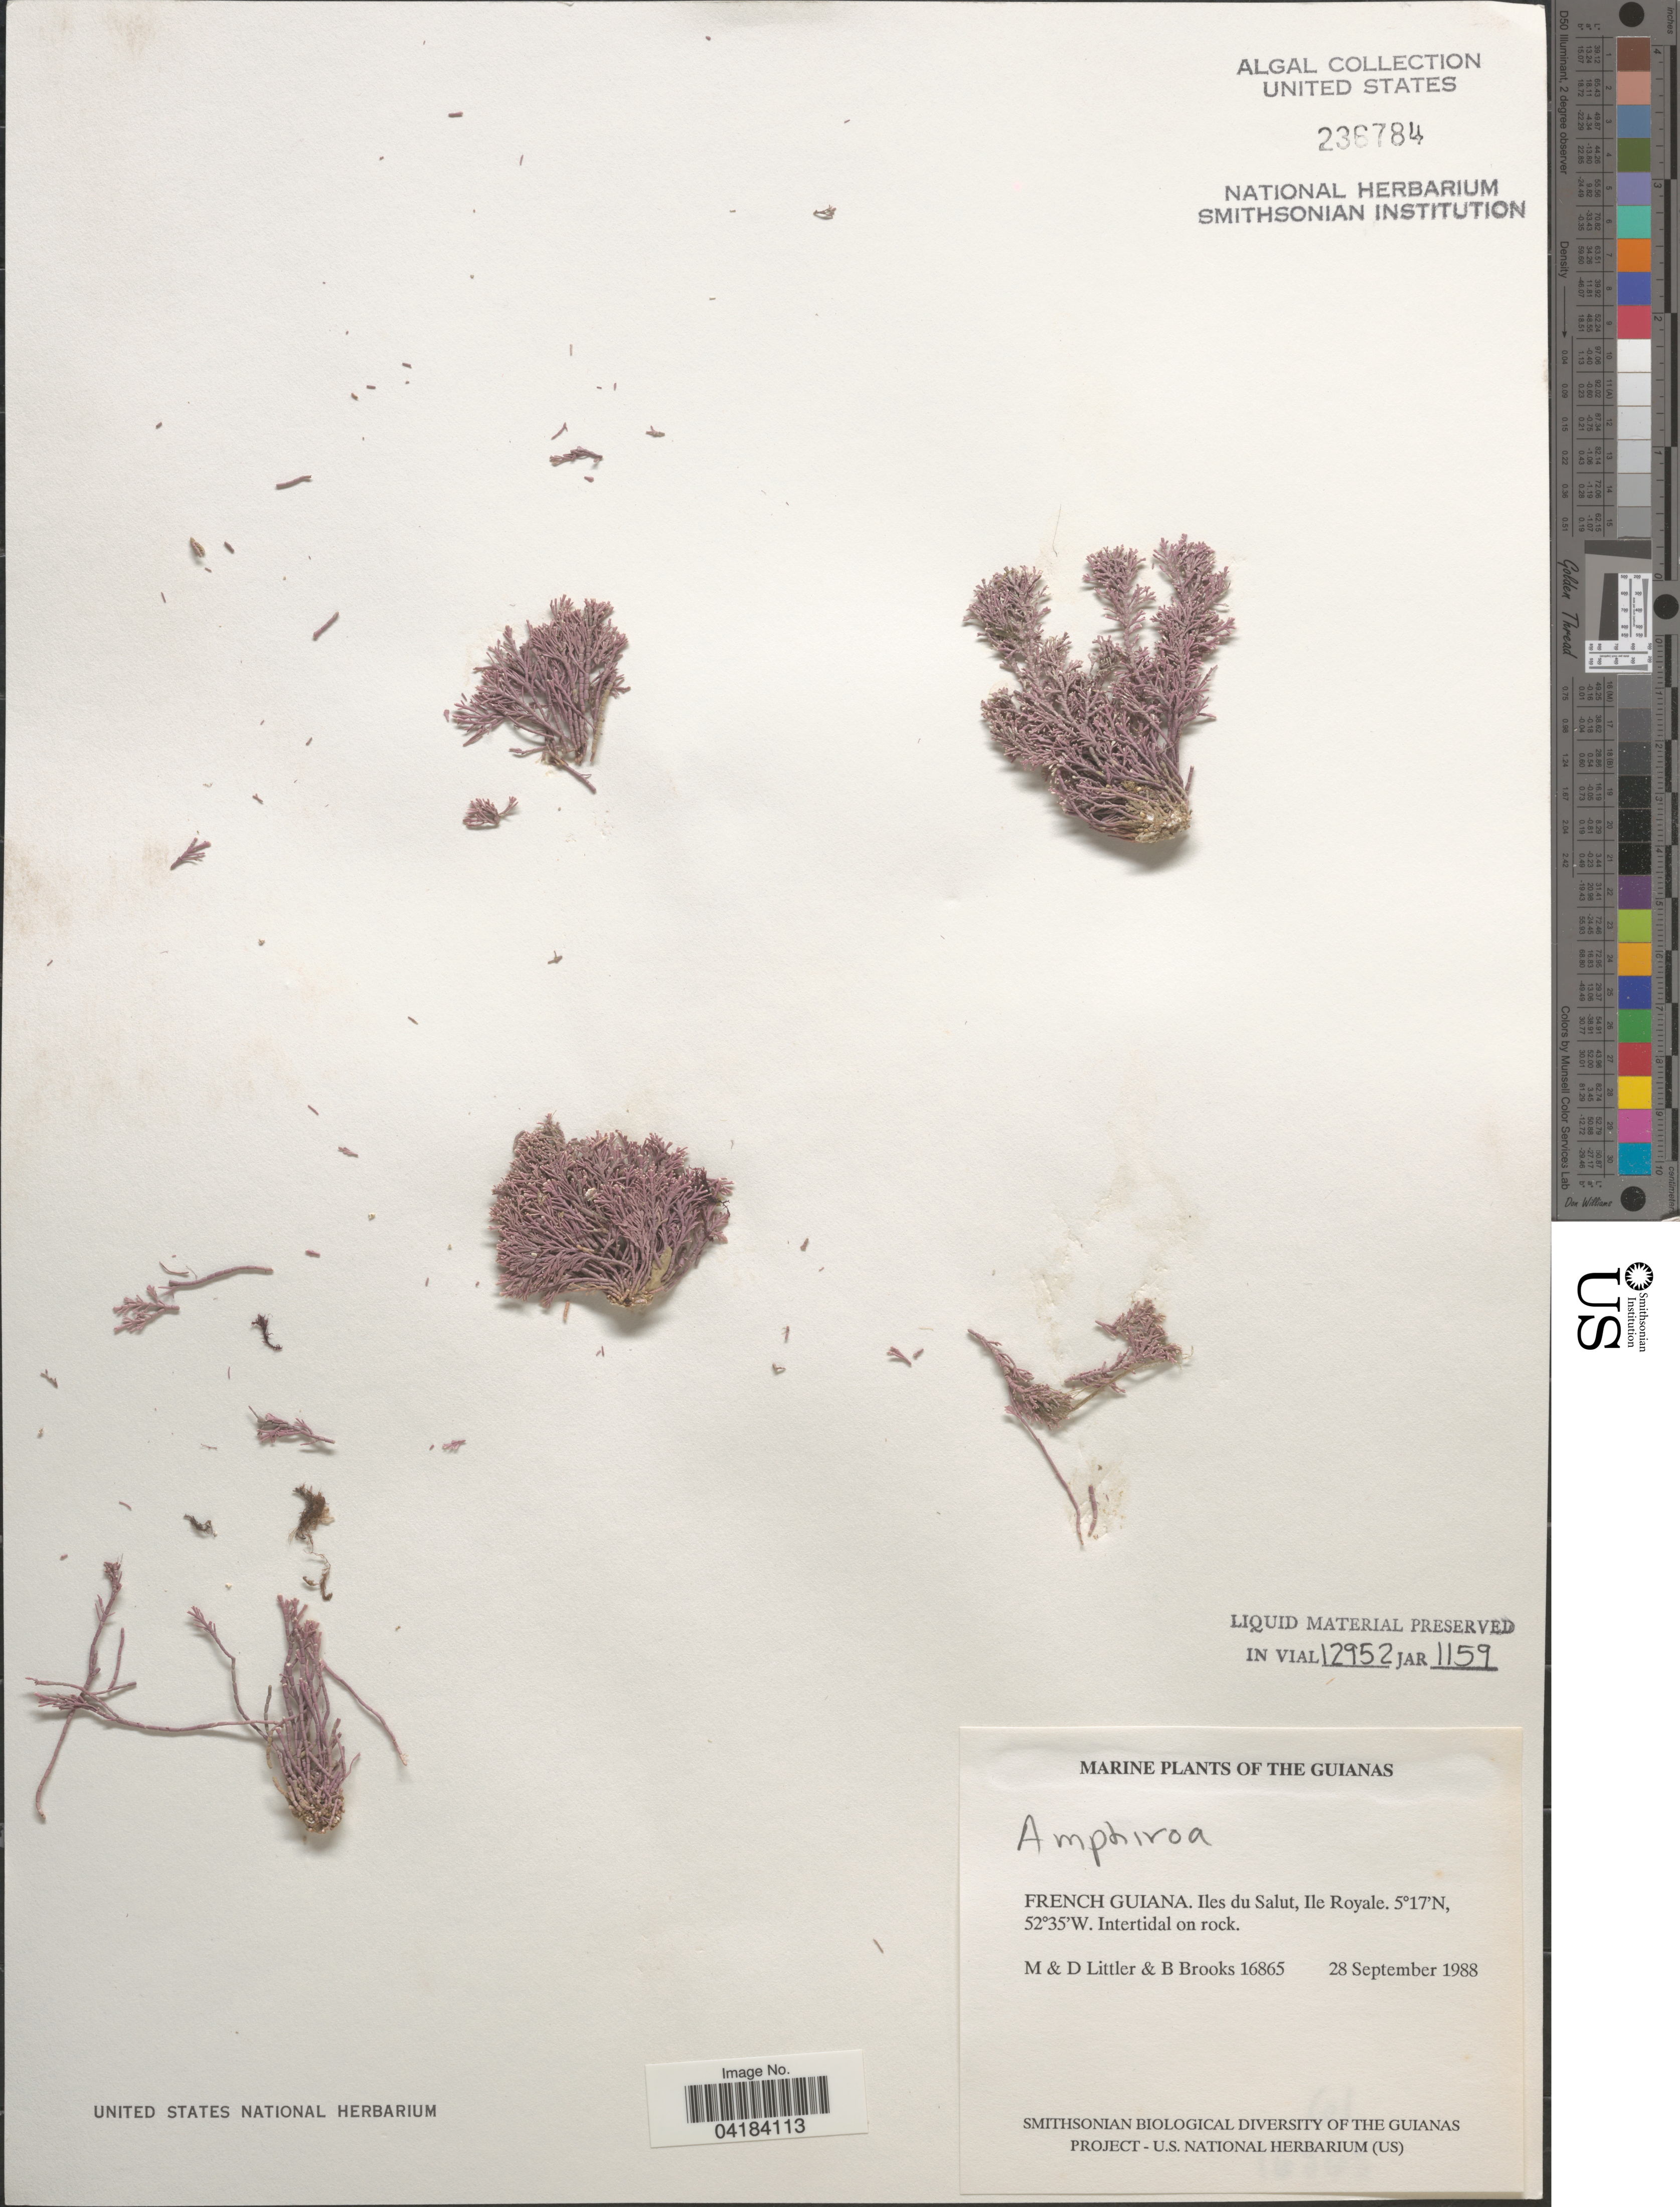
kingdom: Plantae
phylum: Rhodophyta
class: Florideophyceae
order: Corallinales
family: Lithophyllaceae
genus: Amphiroa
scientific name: Amphiroa sp.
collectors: M. Littler, D. S. Littler & B. Brooks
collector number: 16865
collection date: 1988-09-28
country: French Guiana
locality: The Guianas. Iles du Salut, Ile Royale.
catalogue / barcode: US 236784